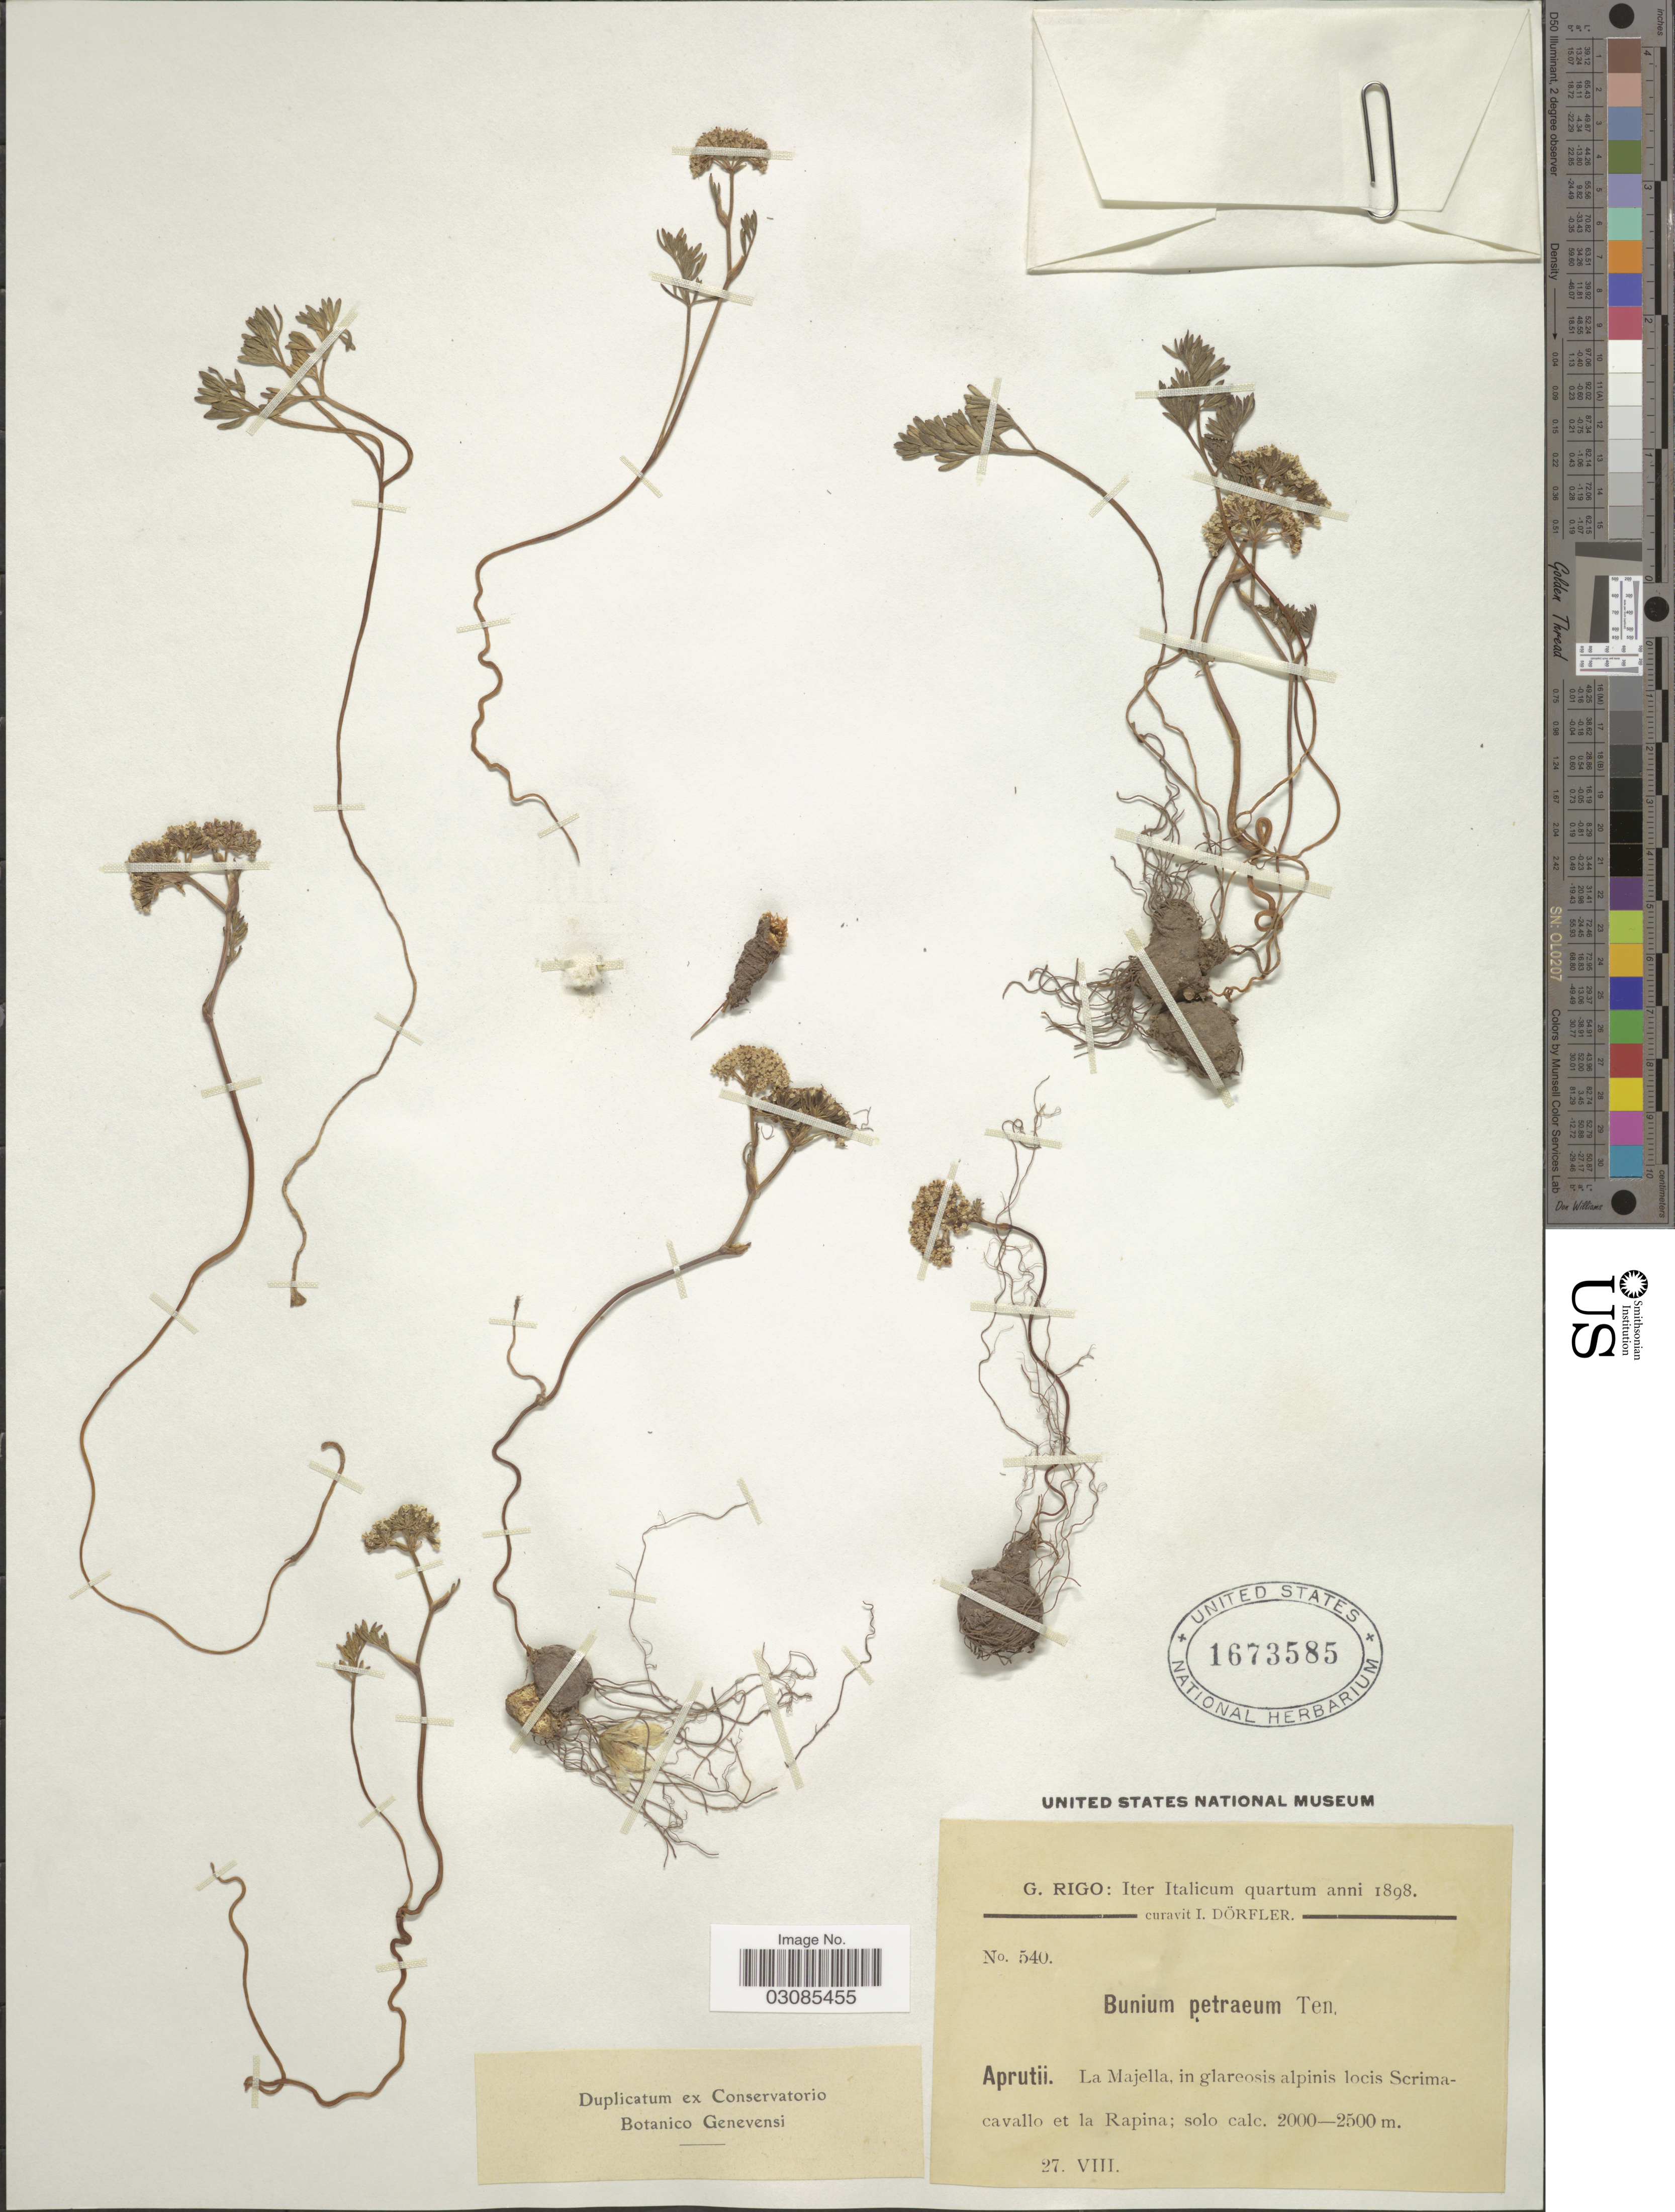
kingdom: Plantae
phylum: Tracheophyta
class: Magnoliopsida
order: Apiales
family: Apiaceae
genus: Bunium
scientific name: Bunium petraeum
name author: Ten.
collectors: G. Rigo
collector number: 540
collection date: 1898-08-27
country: Italy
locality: Aprutii. La Majella, in glareosis alpinis locis Scrimacavallo et la Rapina.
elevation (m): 2000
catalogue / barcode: US 1673585